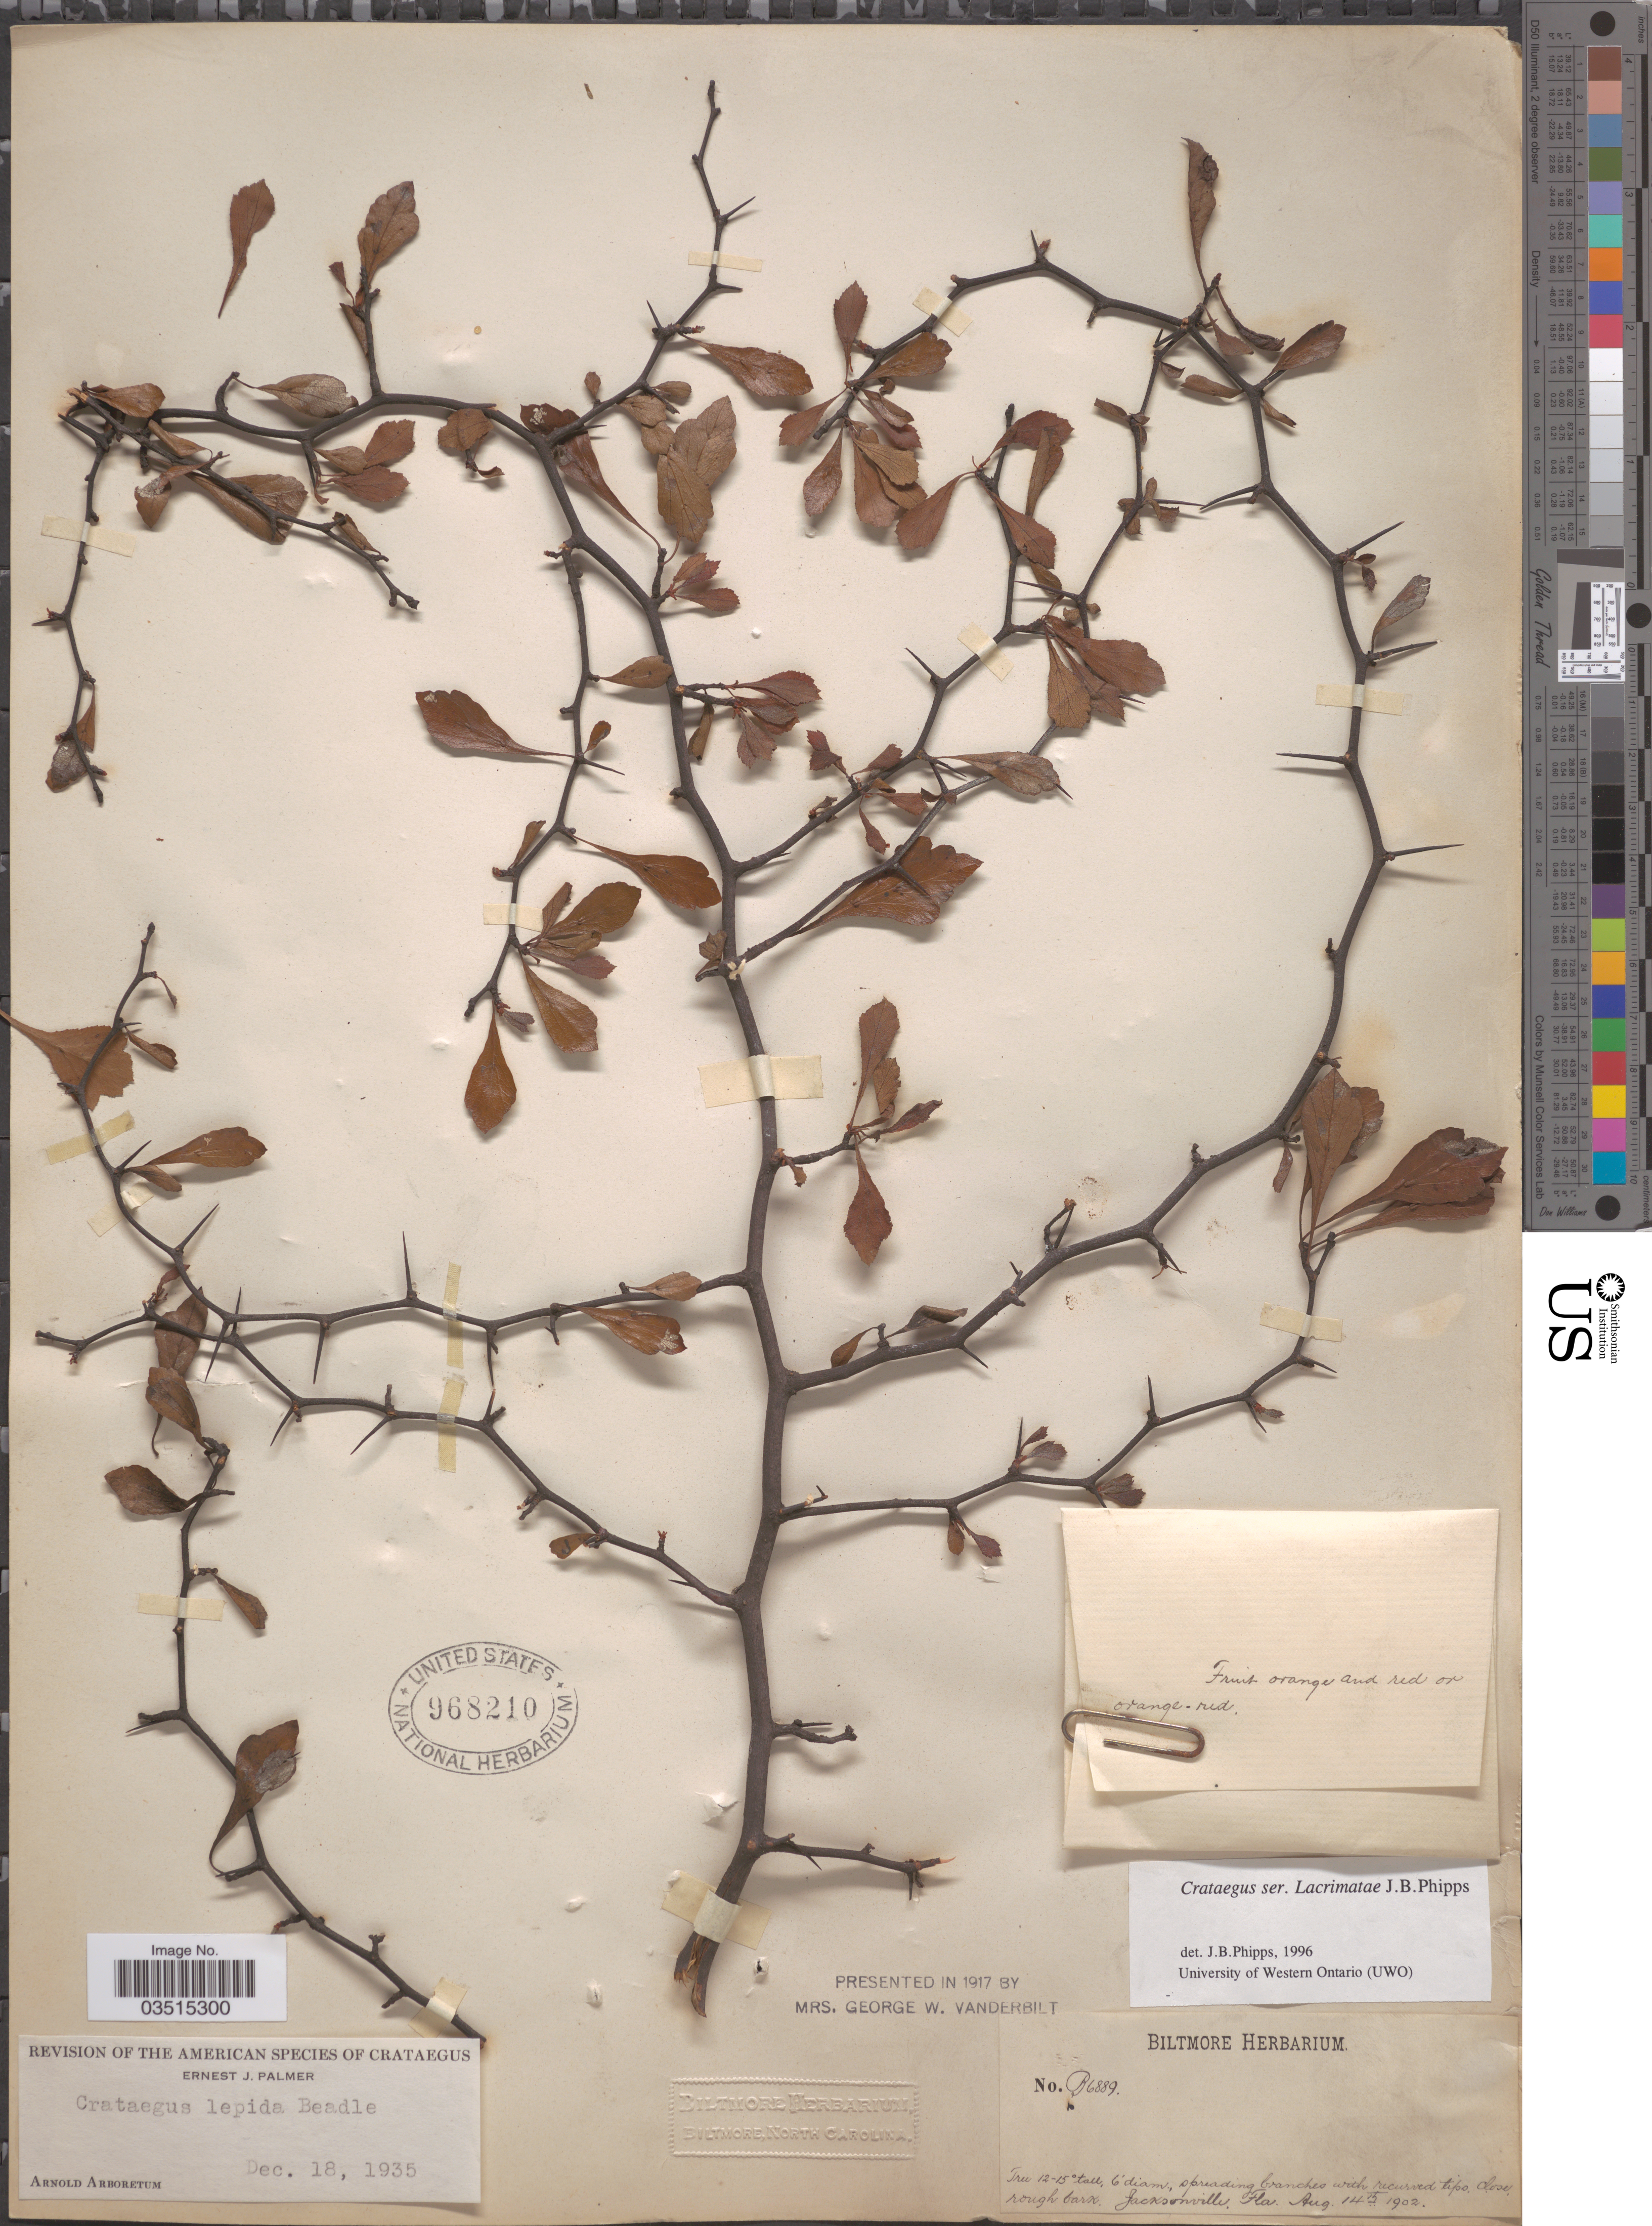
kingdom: Plantae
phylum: Tracheophyta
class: Magnoliopsida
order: Rosales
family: Rosaceae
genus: Crataegus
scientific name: Crataegus lepida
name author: Beadle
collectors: ex herb. Biltmore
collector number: B6889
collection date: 1902-08-14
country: United States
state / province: Florida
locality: Jacksonville.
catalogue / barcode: US 968210